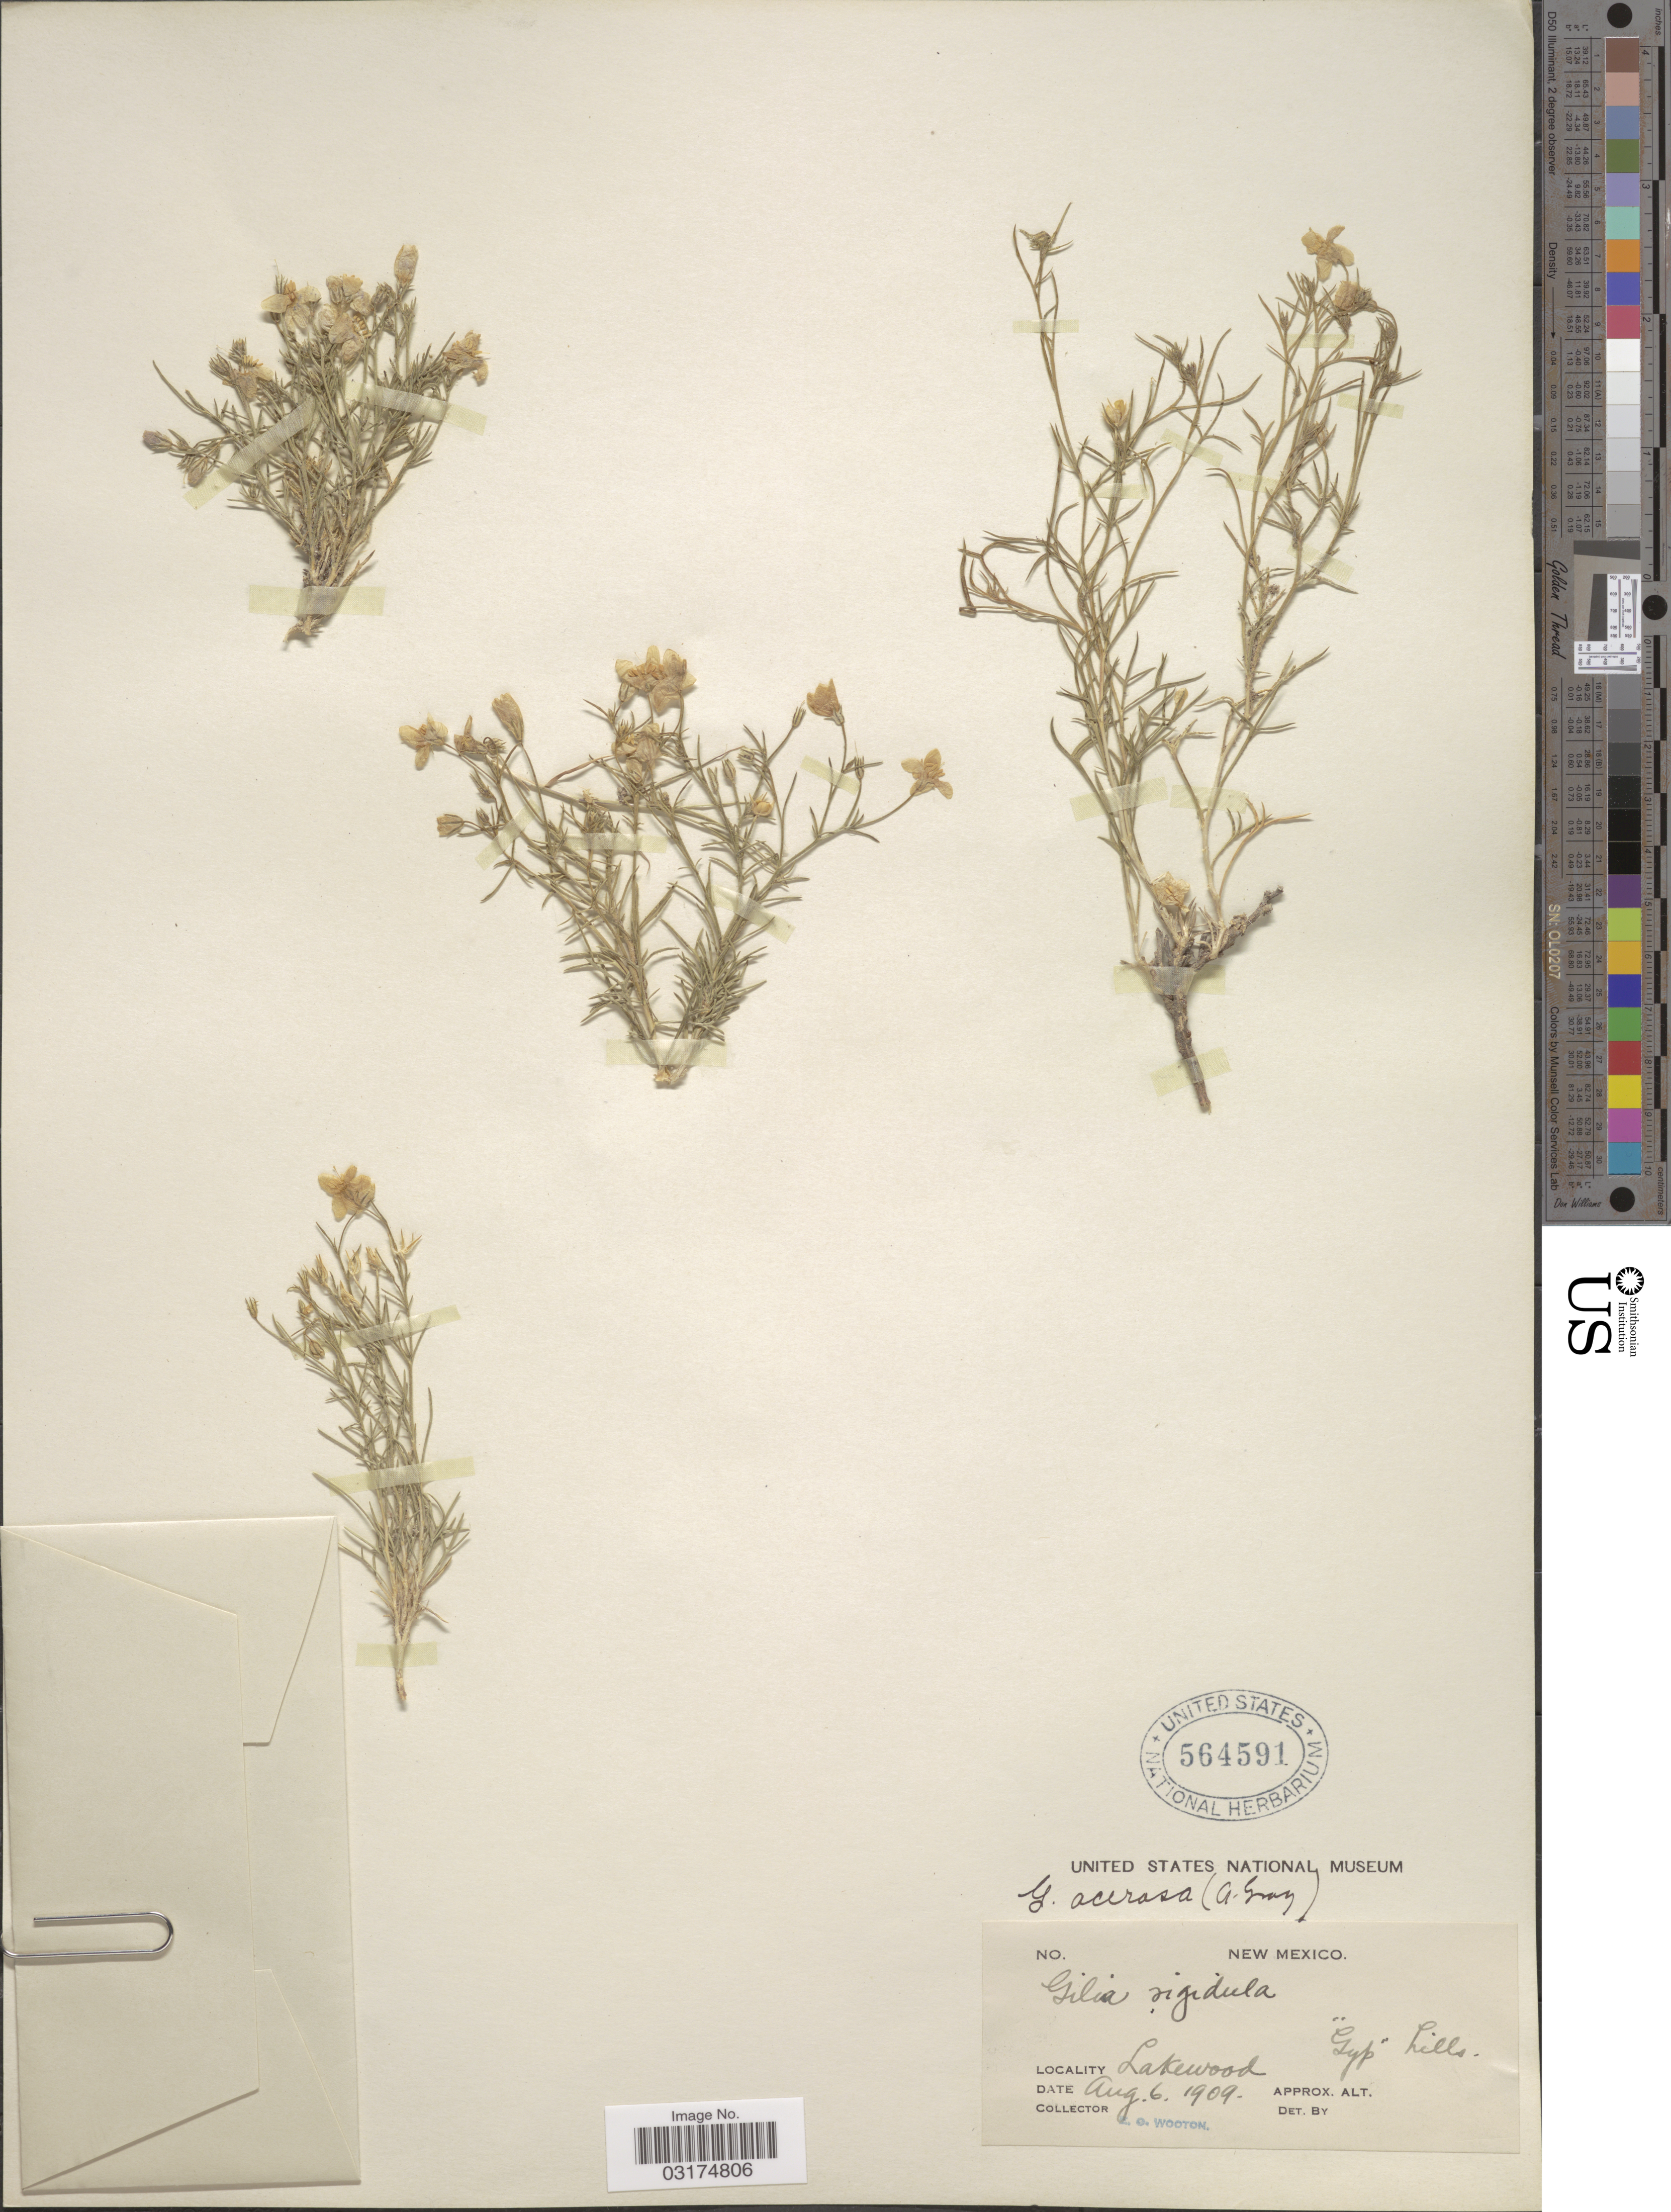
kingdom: Plantae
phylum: Tracheophyta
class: Magnoliopsida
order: Ericales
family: Polemoniaceae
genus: Giliastrum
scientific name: Giliastrum acerosum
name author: (A. Gray) Rydb.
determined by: Strong, Mark T., (BOT), Smithsonian Institution - National Museum of Natural History (UNITED STATES)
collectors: E. O. Wooton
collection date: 1909-08-06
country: United States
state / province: New Mexico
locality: Lakewood.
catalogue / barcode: US 564591